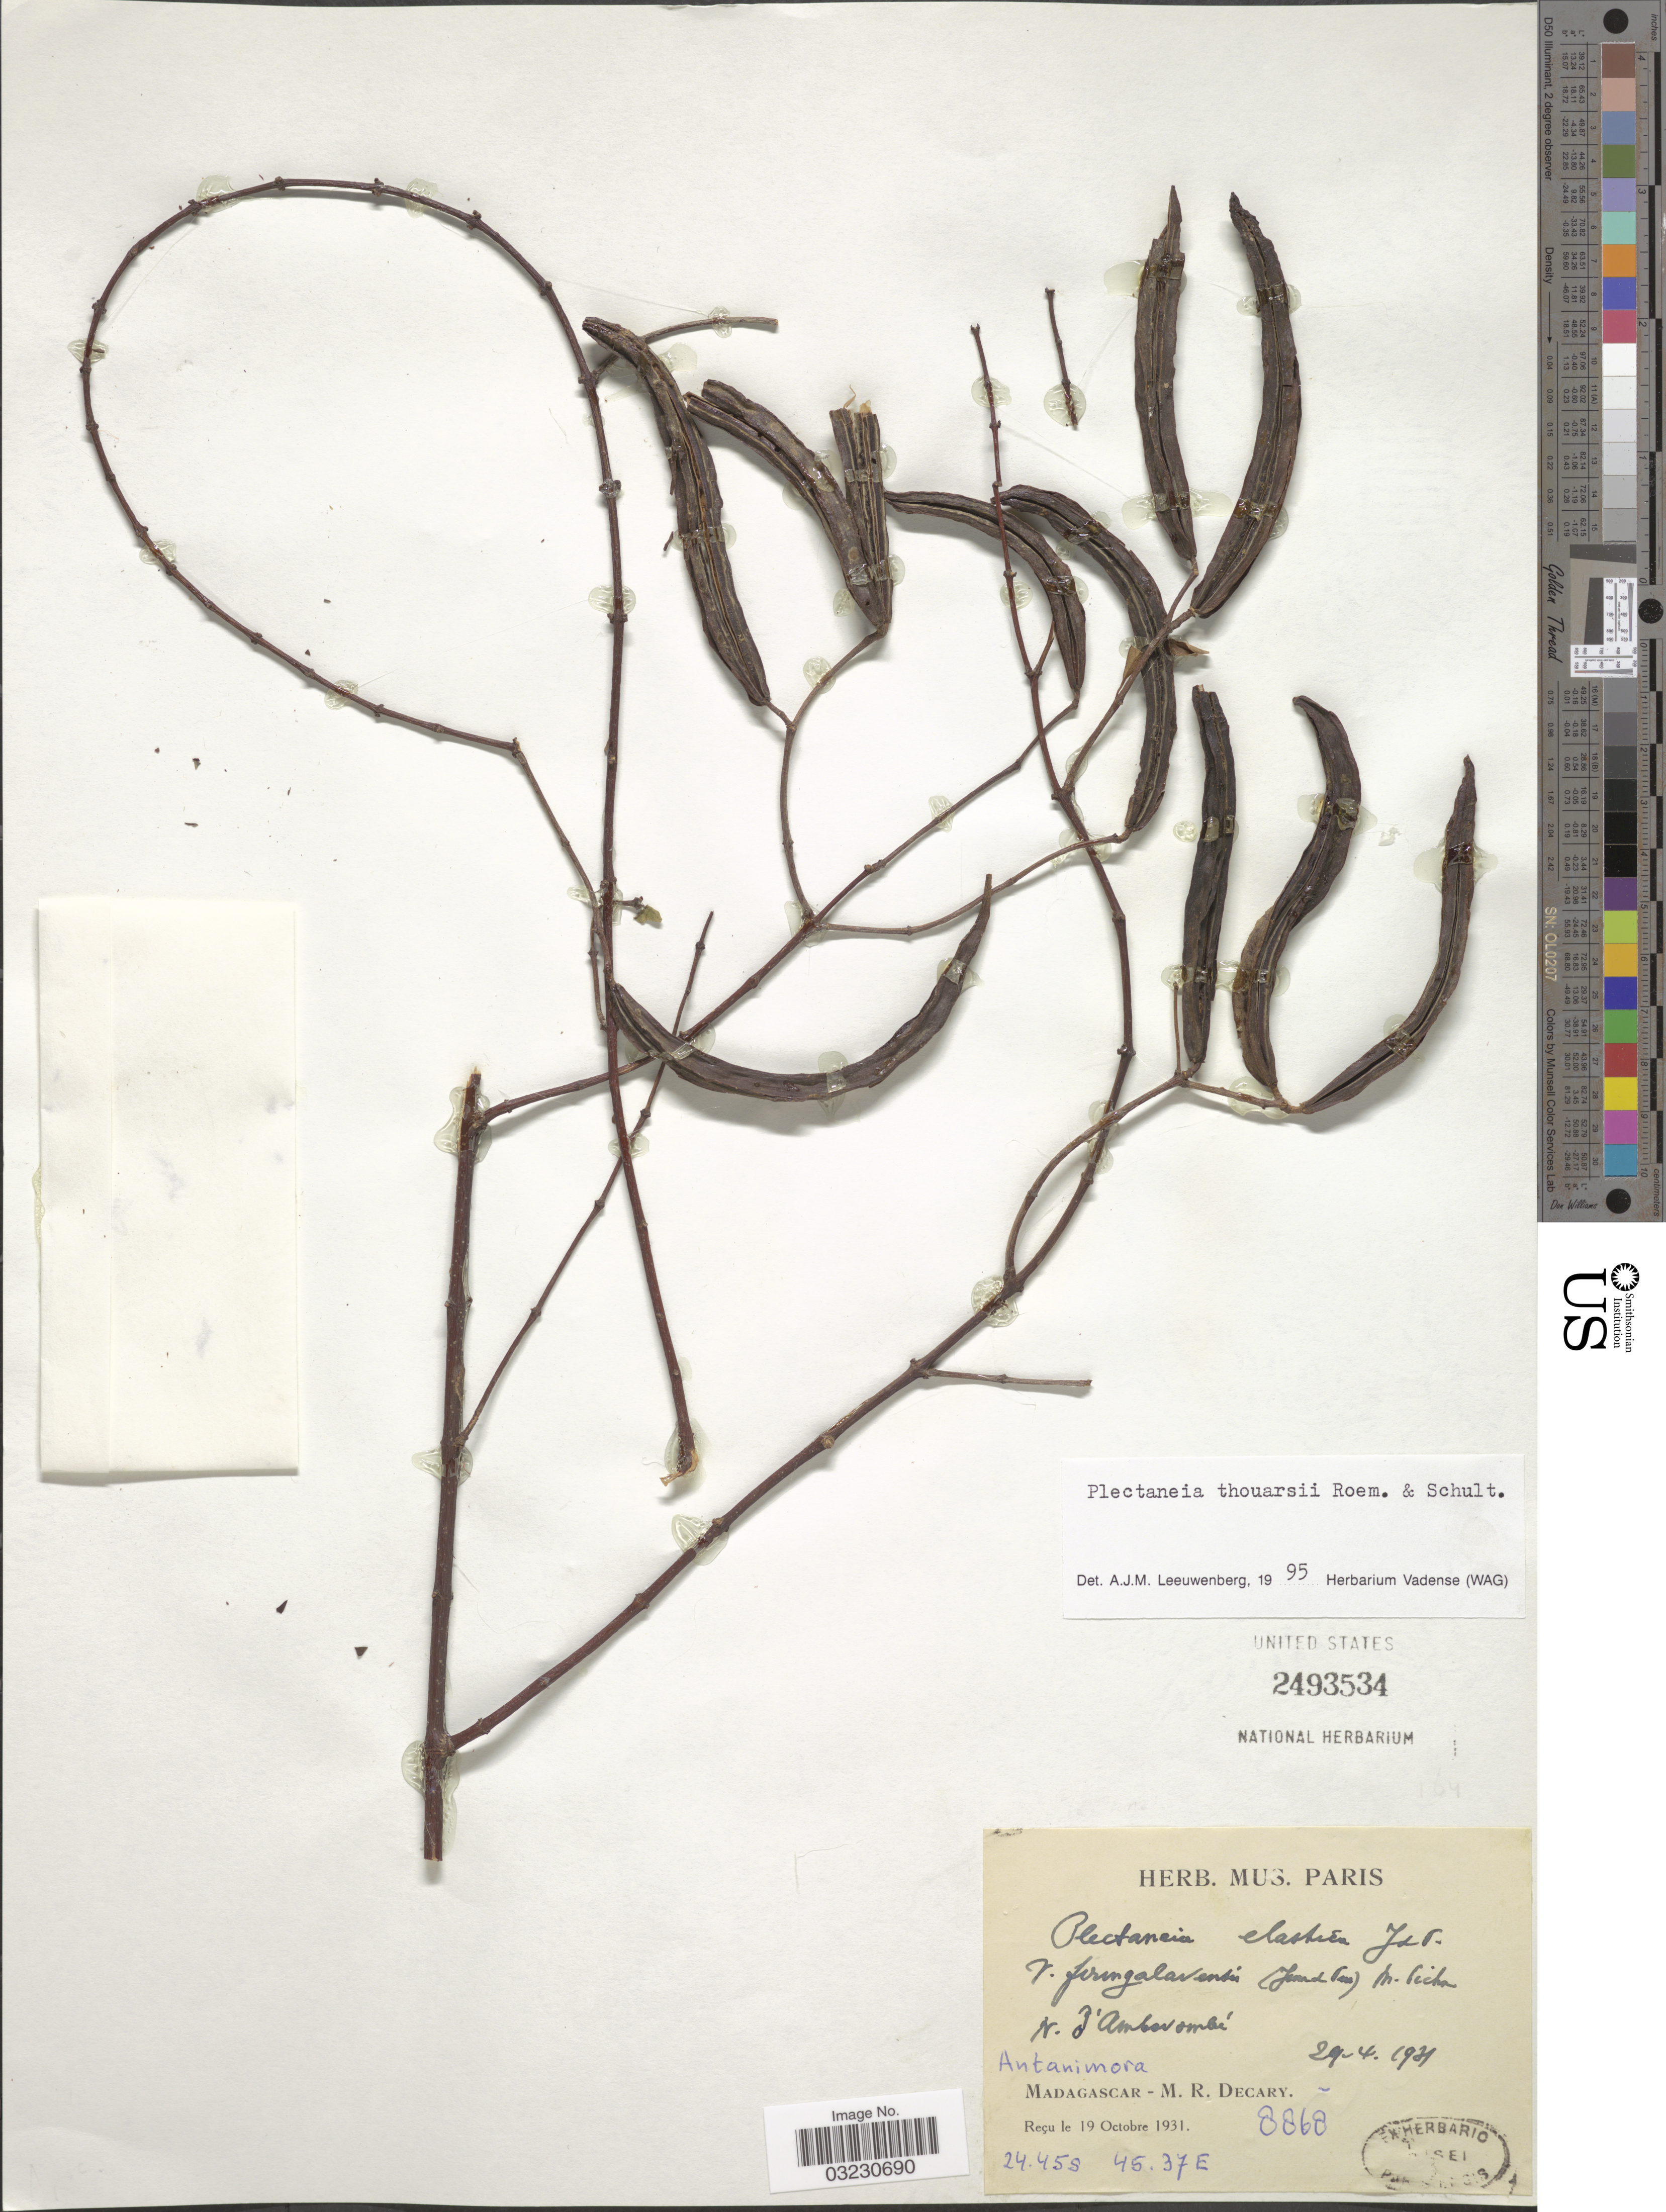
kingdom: Plantae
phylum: Tracheophyta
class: Magnoliopsida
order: Gentianales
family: Apocynaceae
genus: Plectaneia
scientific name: Plectaneia thouarsii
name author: Roem. & Schult.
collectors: R. Decary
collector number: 8868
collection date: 1931-04-29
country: Madagascar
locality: N. d'Ambovombé, Antanimora.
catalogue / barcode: US 2493534